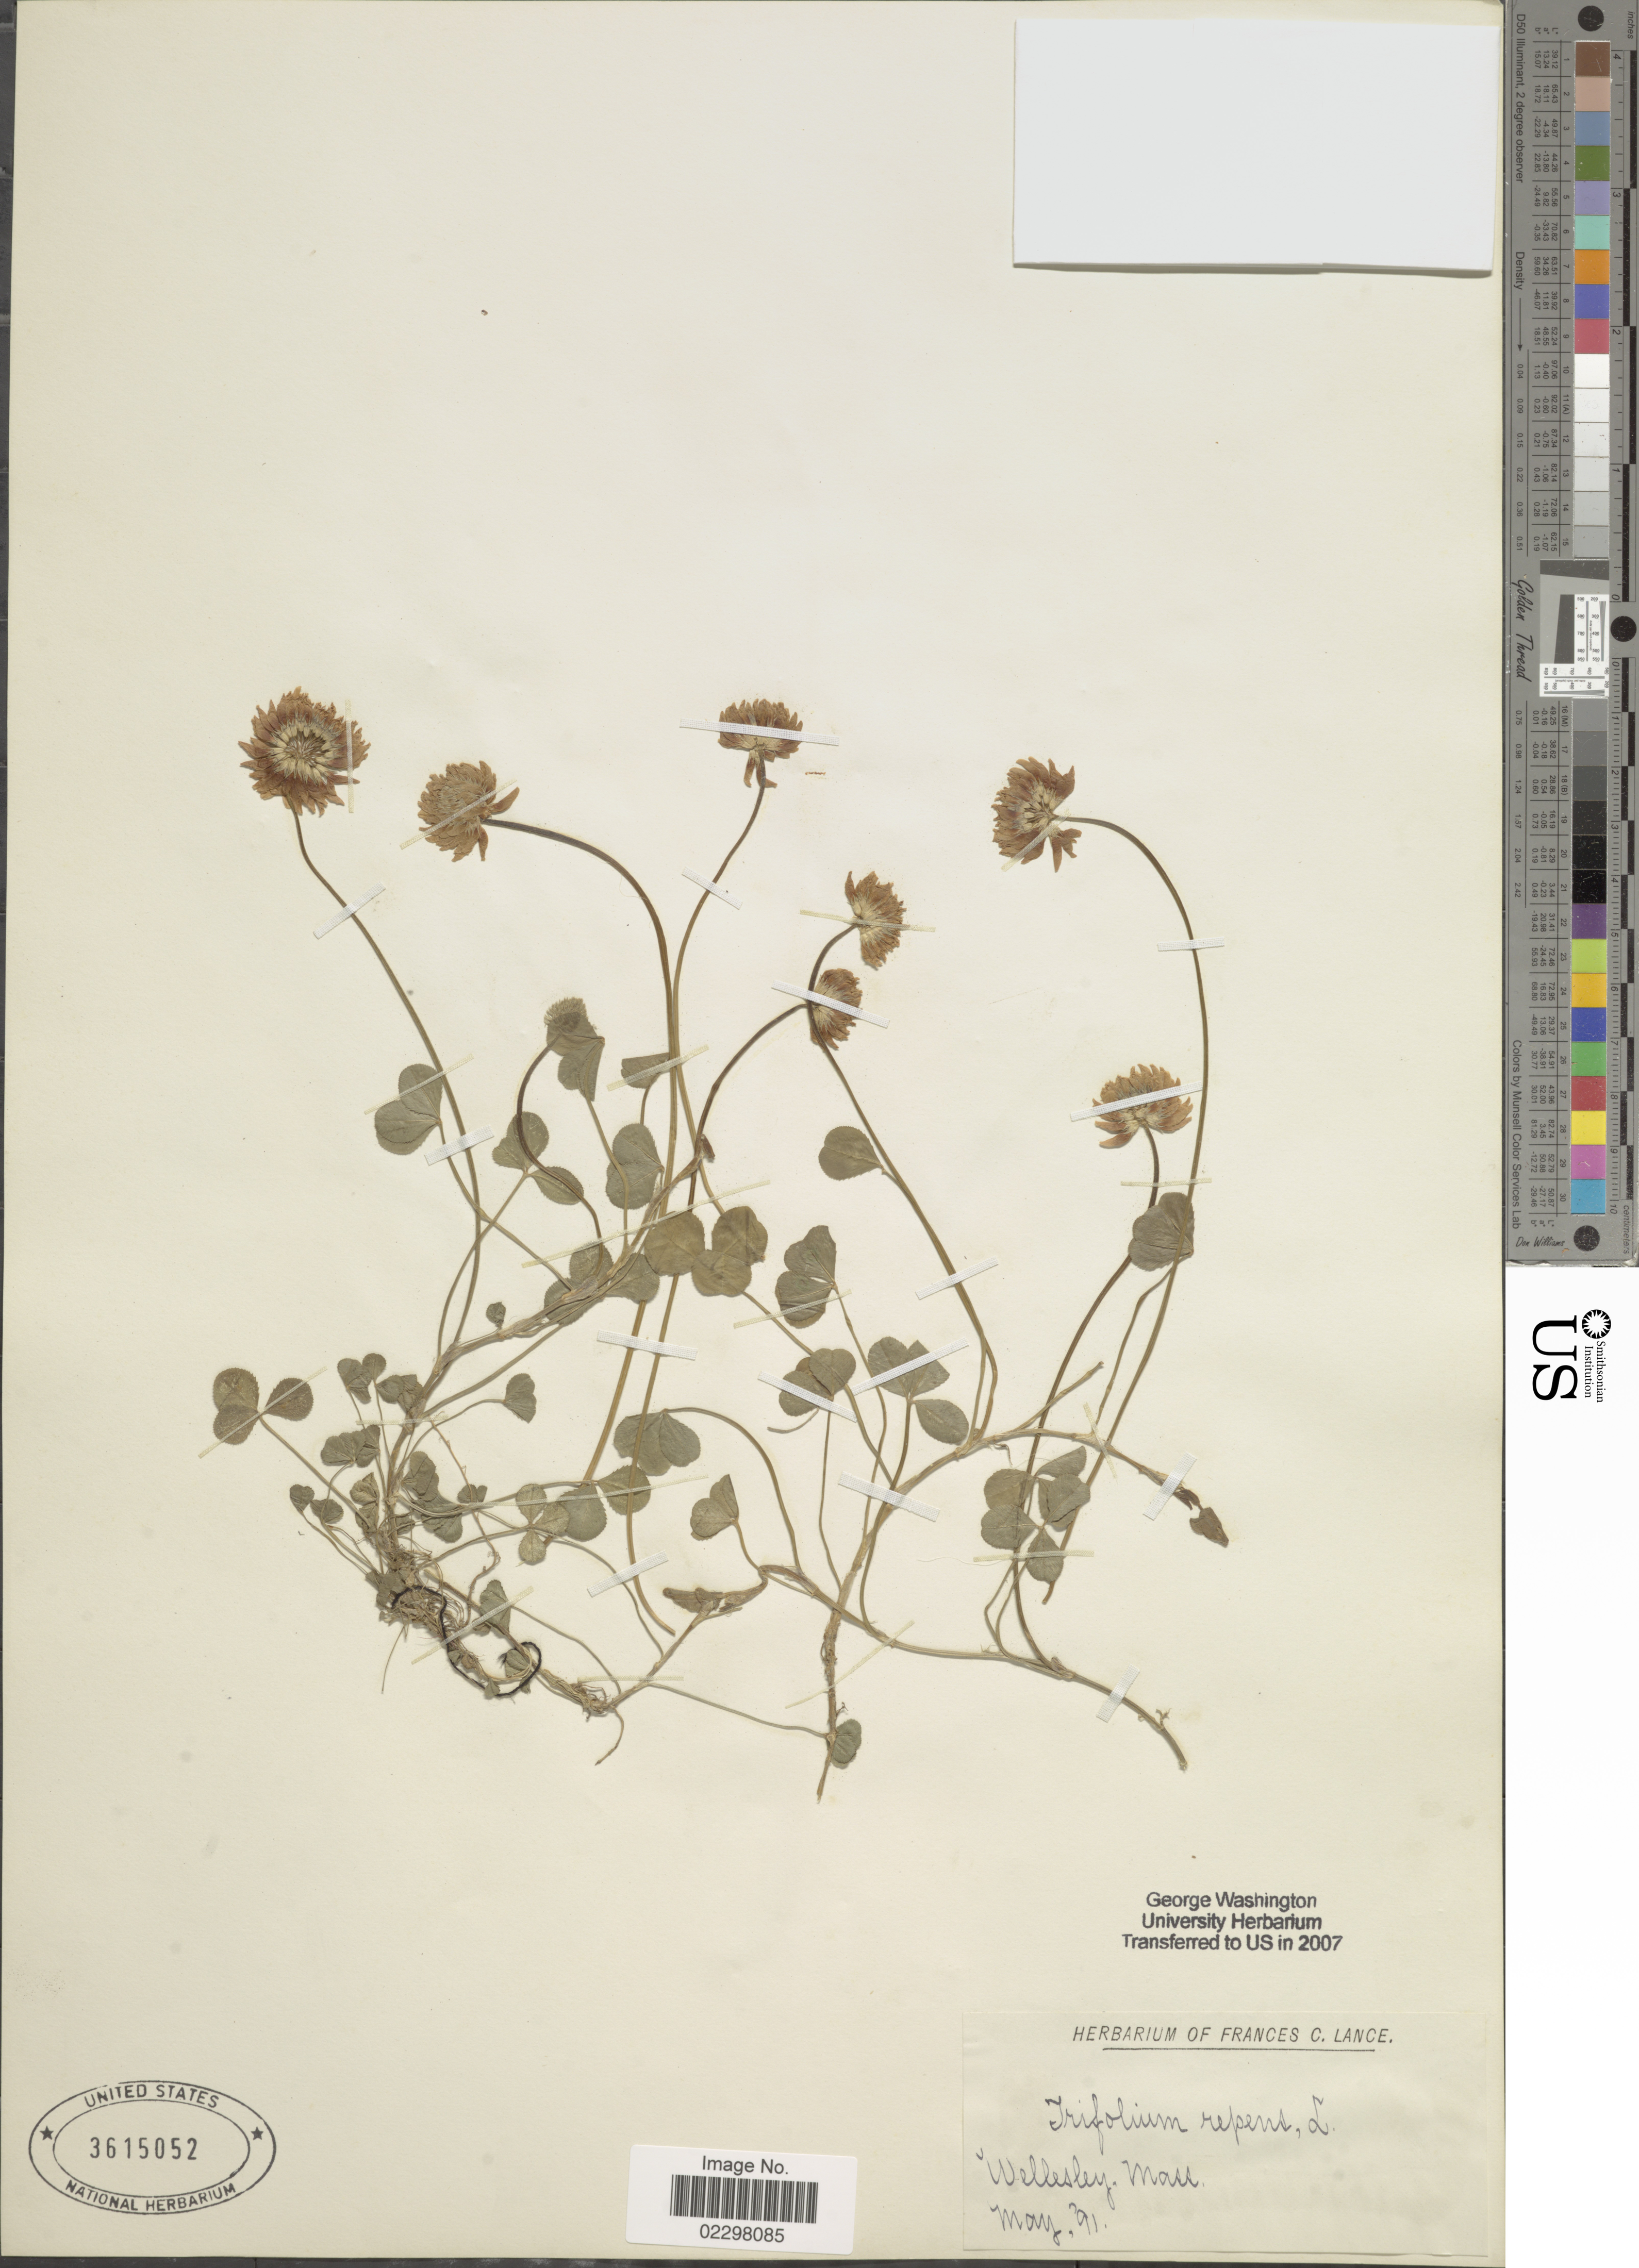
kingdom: Plantae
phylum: Tracheophyta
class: Magnoliopsida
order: Fabales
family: Fabaceae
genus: Trifolium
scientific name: Trifolium repens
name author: L.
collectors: ex herb. Frances C. Lance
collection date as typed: Transcribed d/m/y: /5/91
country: United States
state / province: Massachusetts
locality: Wellesley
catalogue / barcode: US 3615052